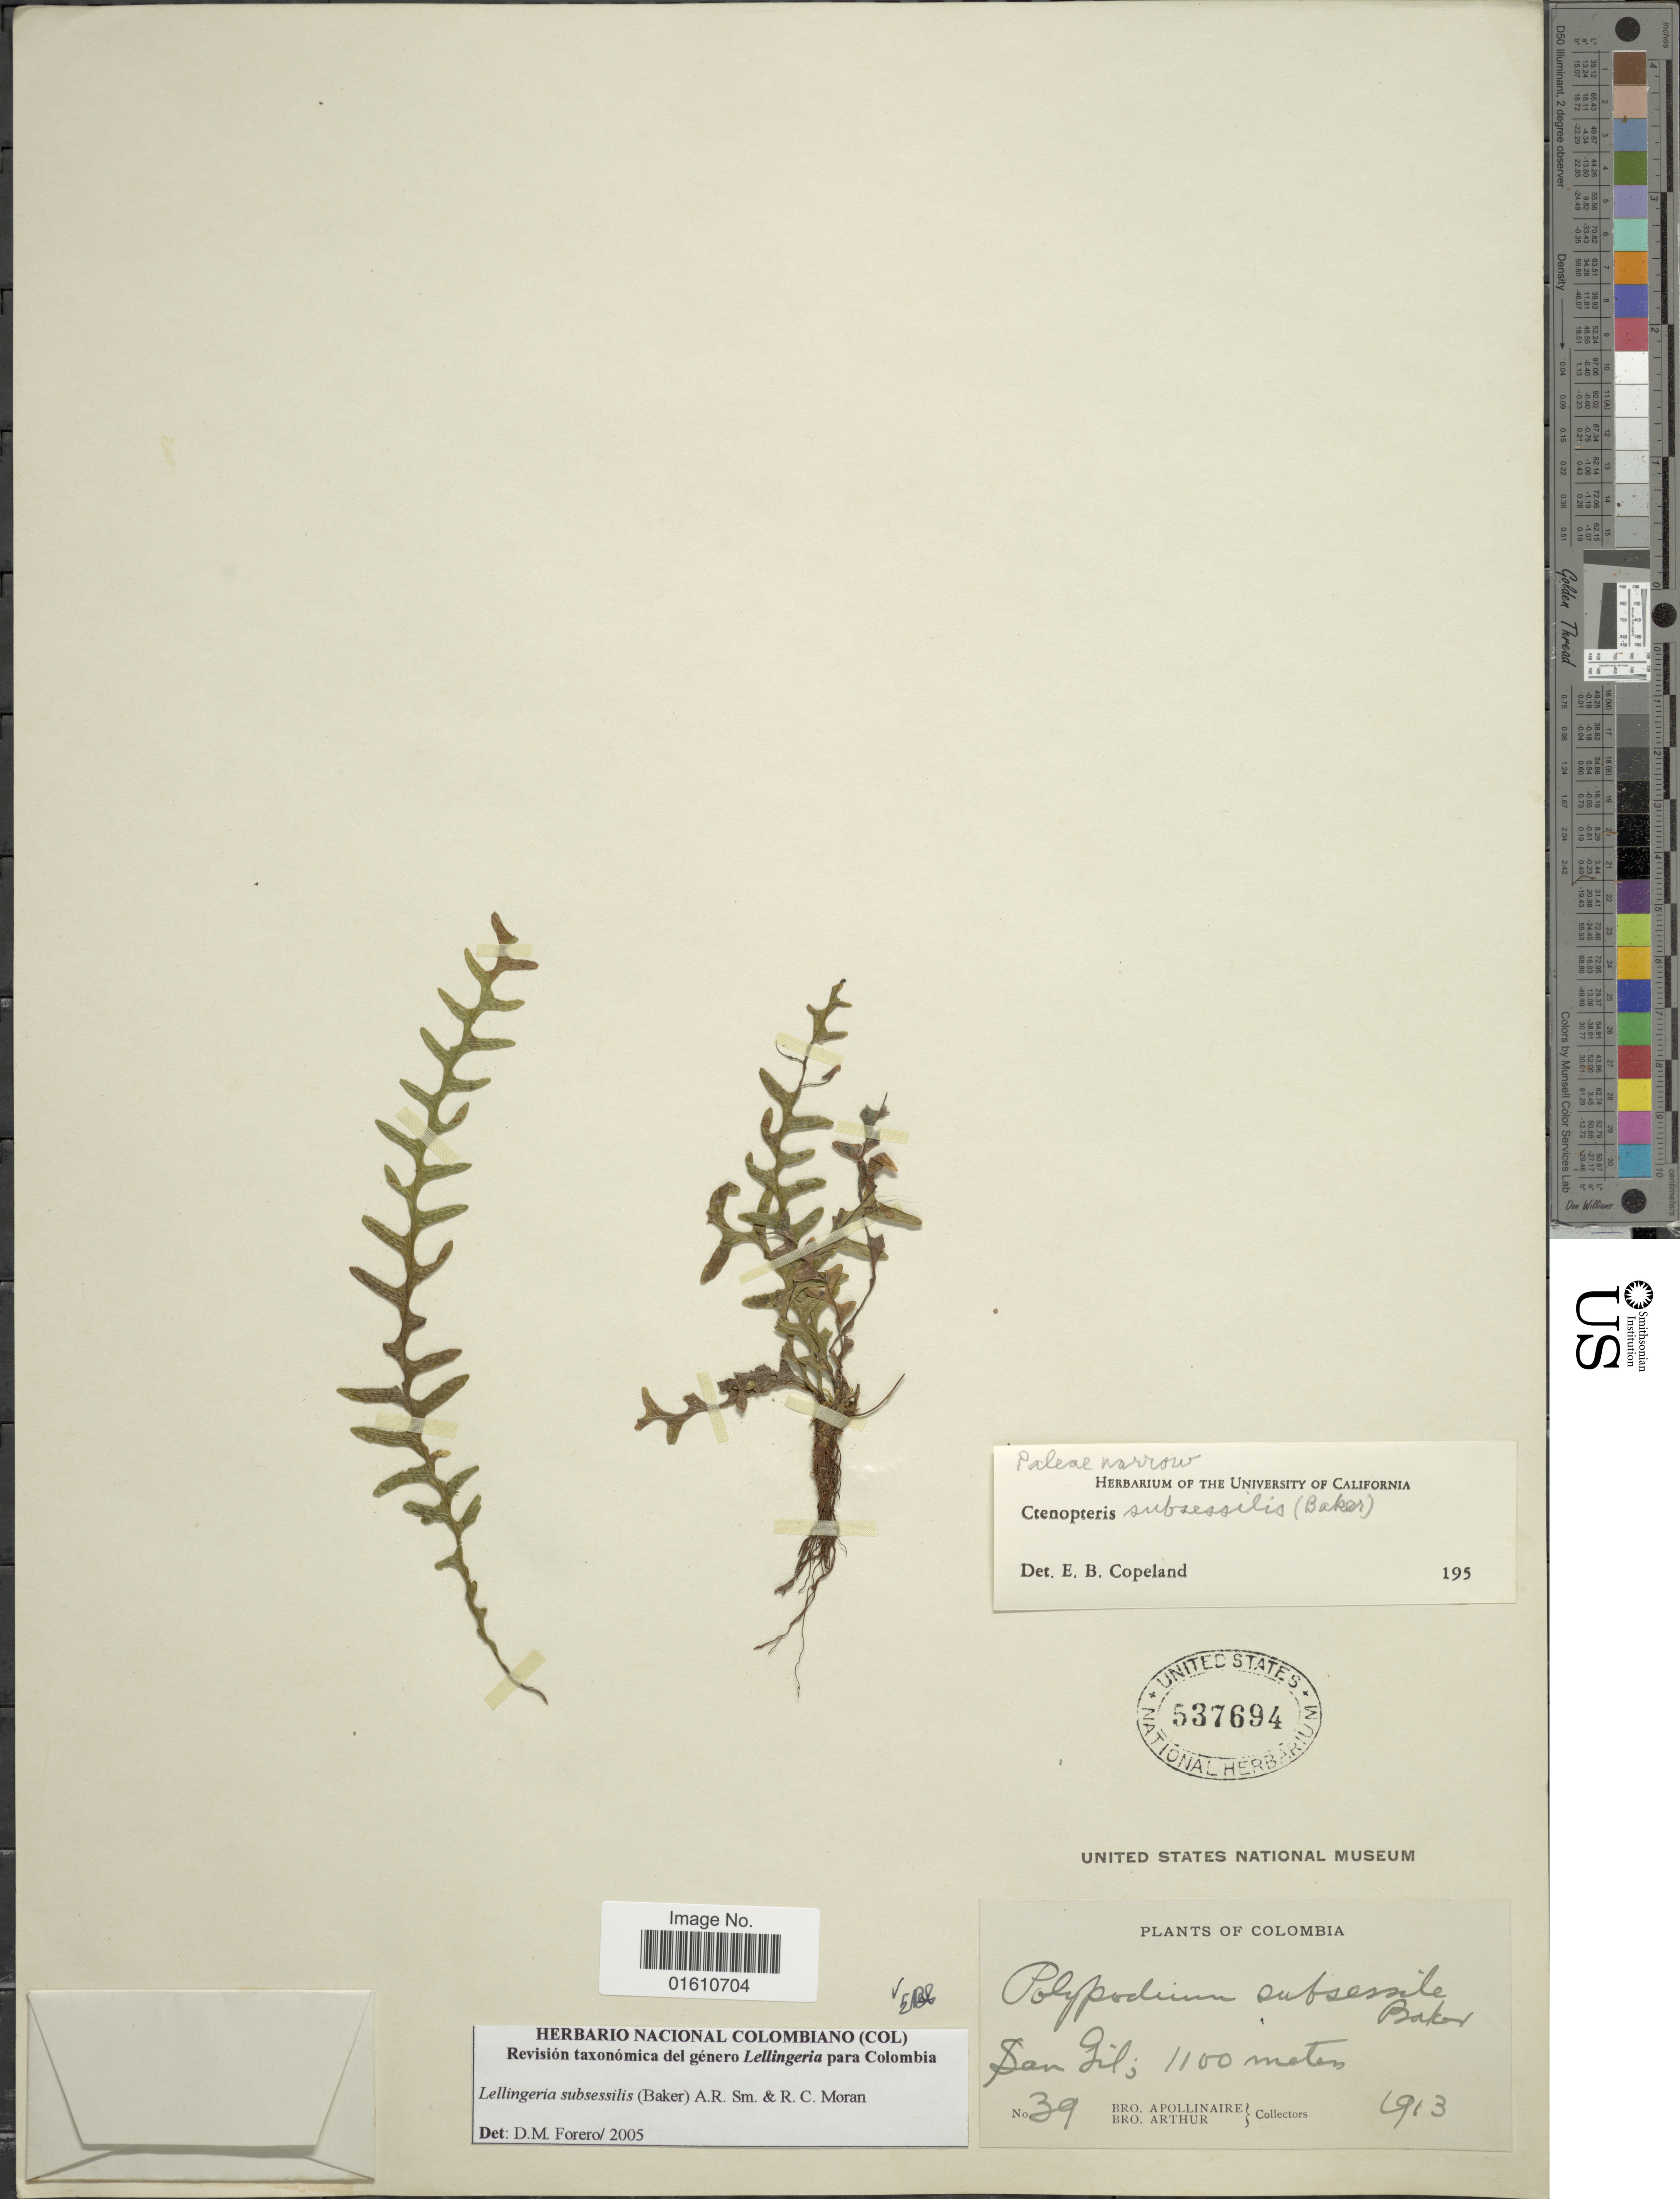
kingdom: Plantae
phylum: Tracheophyta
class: Polypodiopsida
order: Polypodiales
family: Polypodiaceae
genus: Lellingeria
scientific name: Lellingeria subsessilis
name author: (Baker) A.R. Sm. & R.C. Moran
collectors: Bro. Apollinaire & Bro. Arthur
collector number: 39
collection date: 1913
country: Colombia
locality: San Gil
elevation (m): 1100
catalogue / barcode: US 537694